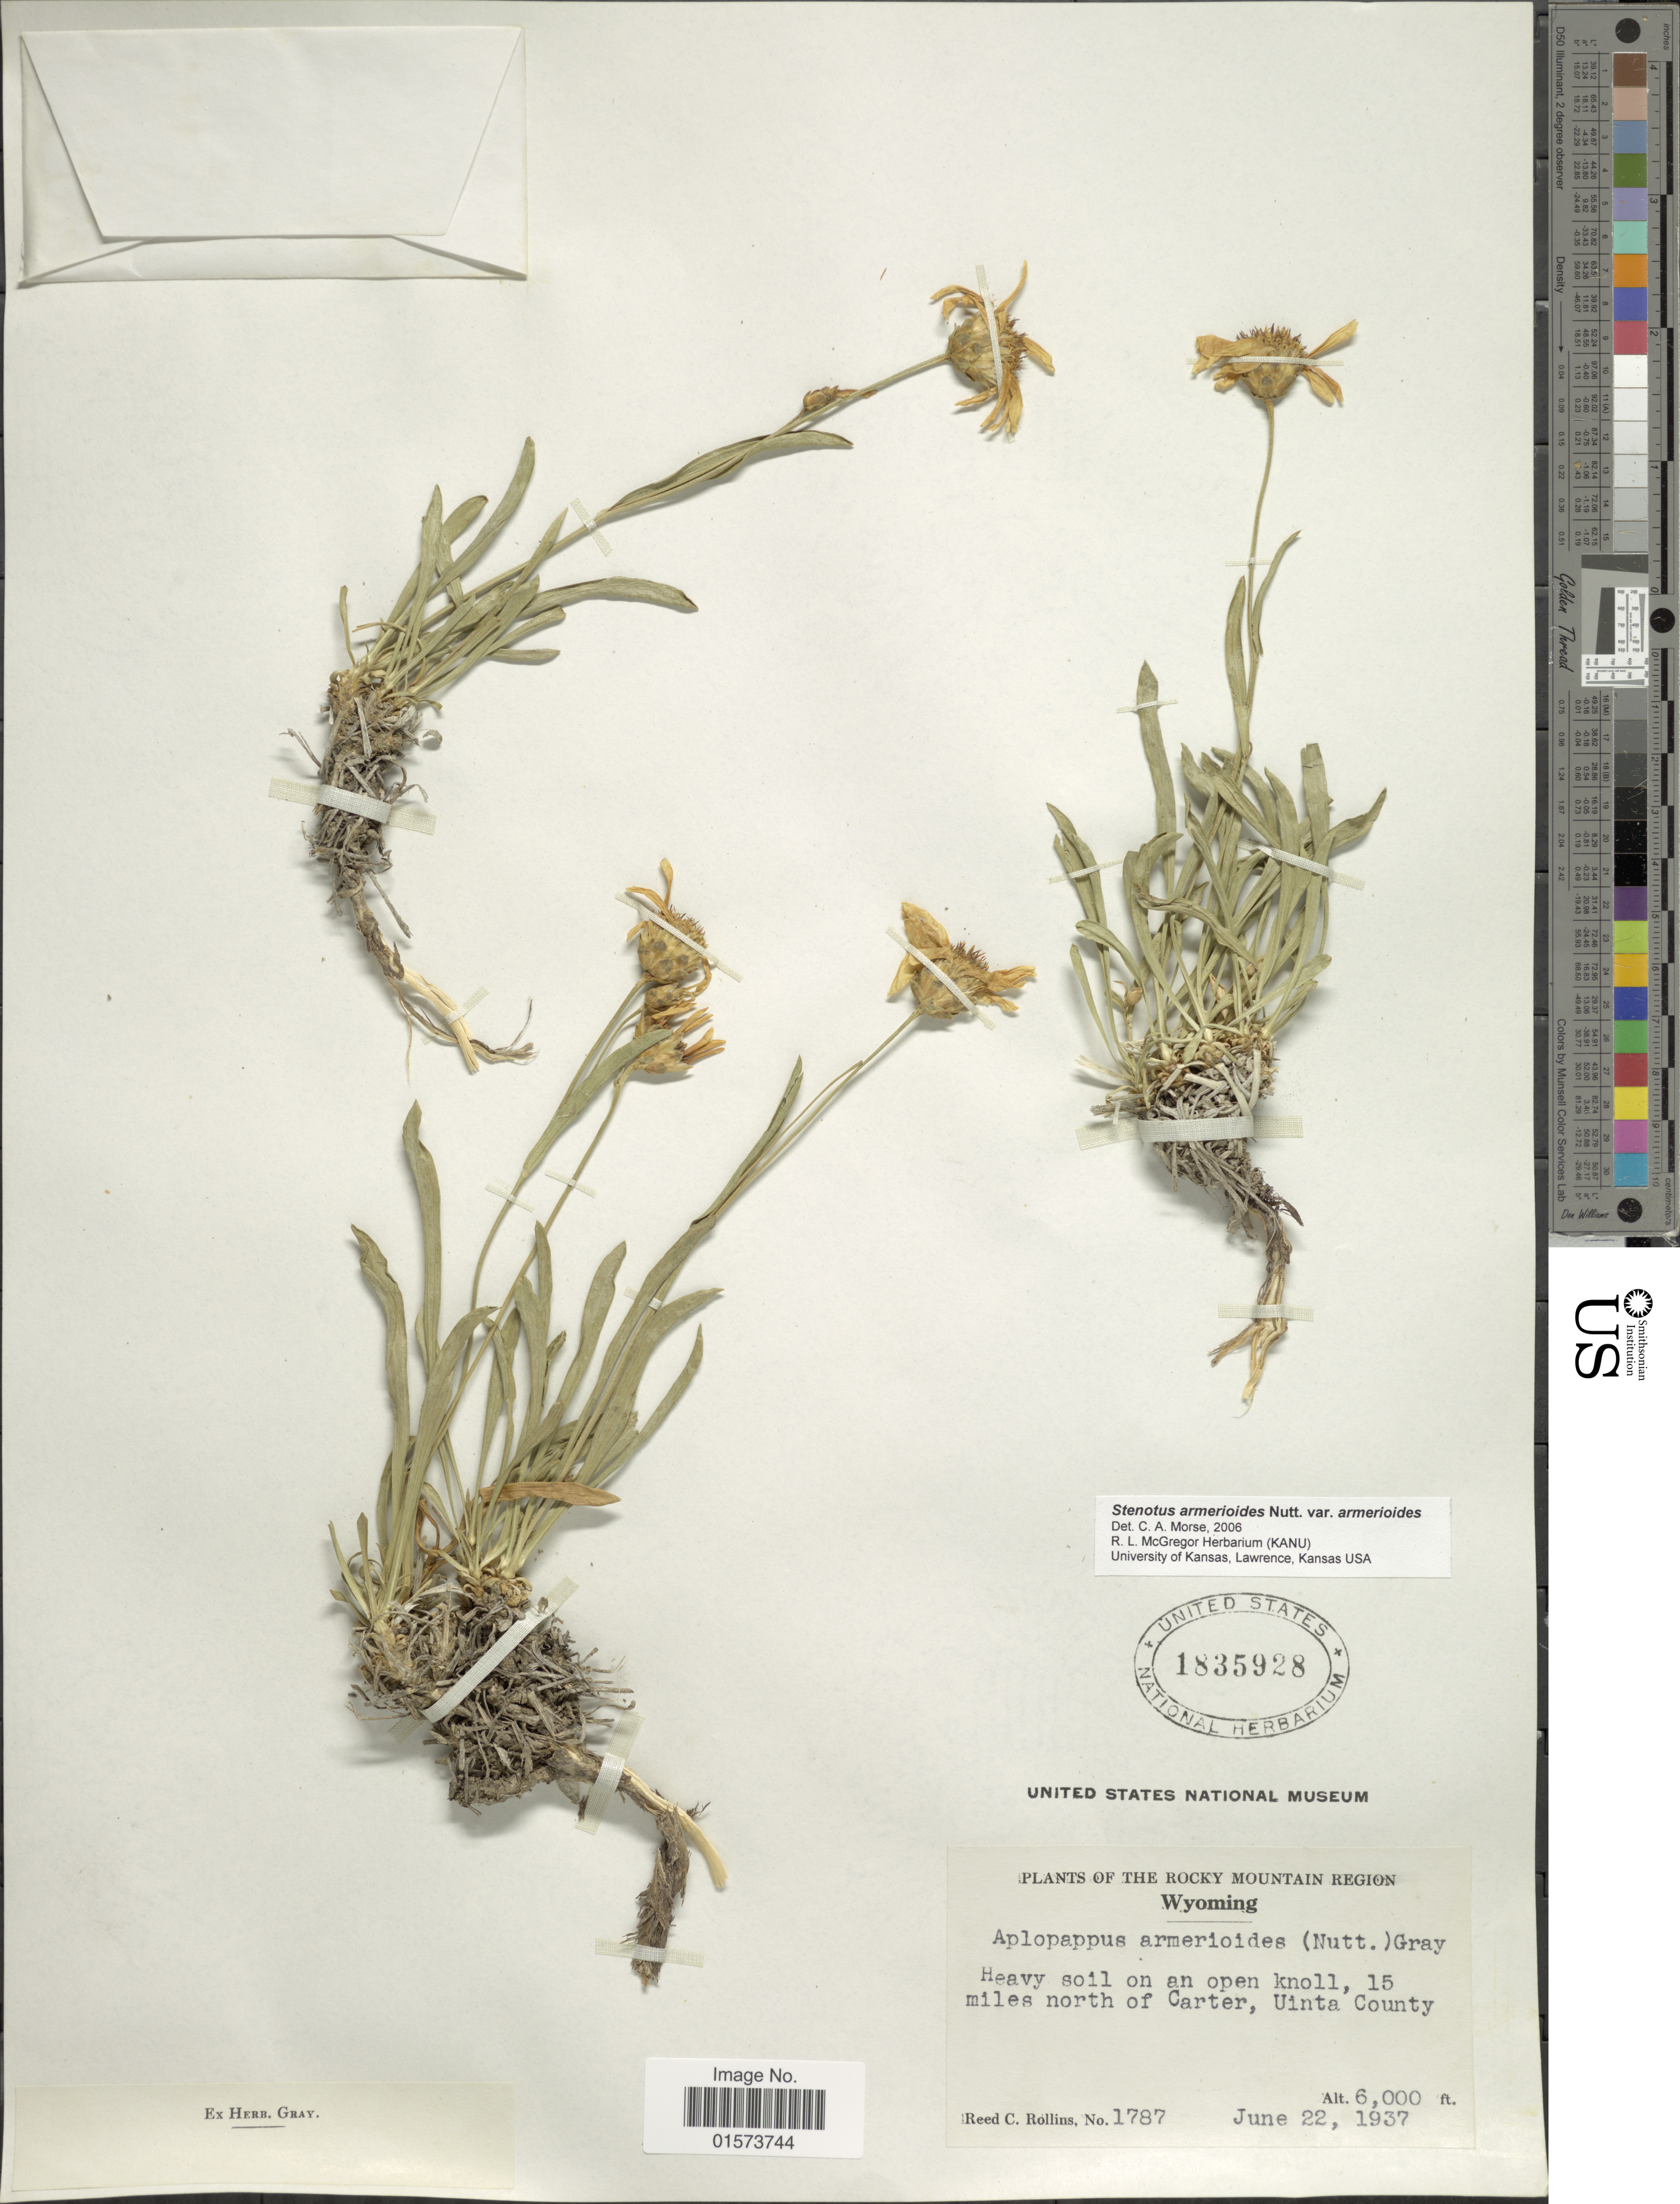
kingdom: Plantae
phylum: Tracheophyta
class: Magnoliopsida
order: Asterales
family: Asteraceae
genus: Stenotus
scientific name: Stenotus armerioides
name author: Nutt.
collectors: R. Collins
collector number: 1787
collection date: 1937-06-22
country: United States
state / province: Wyoming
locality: Rocky Mountain Region, heavy soil on an open knoll, 15 miles north of Carter, Uinta County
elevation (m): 1829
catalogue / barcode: US 1835928